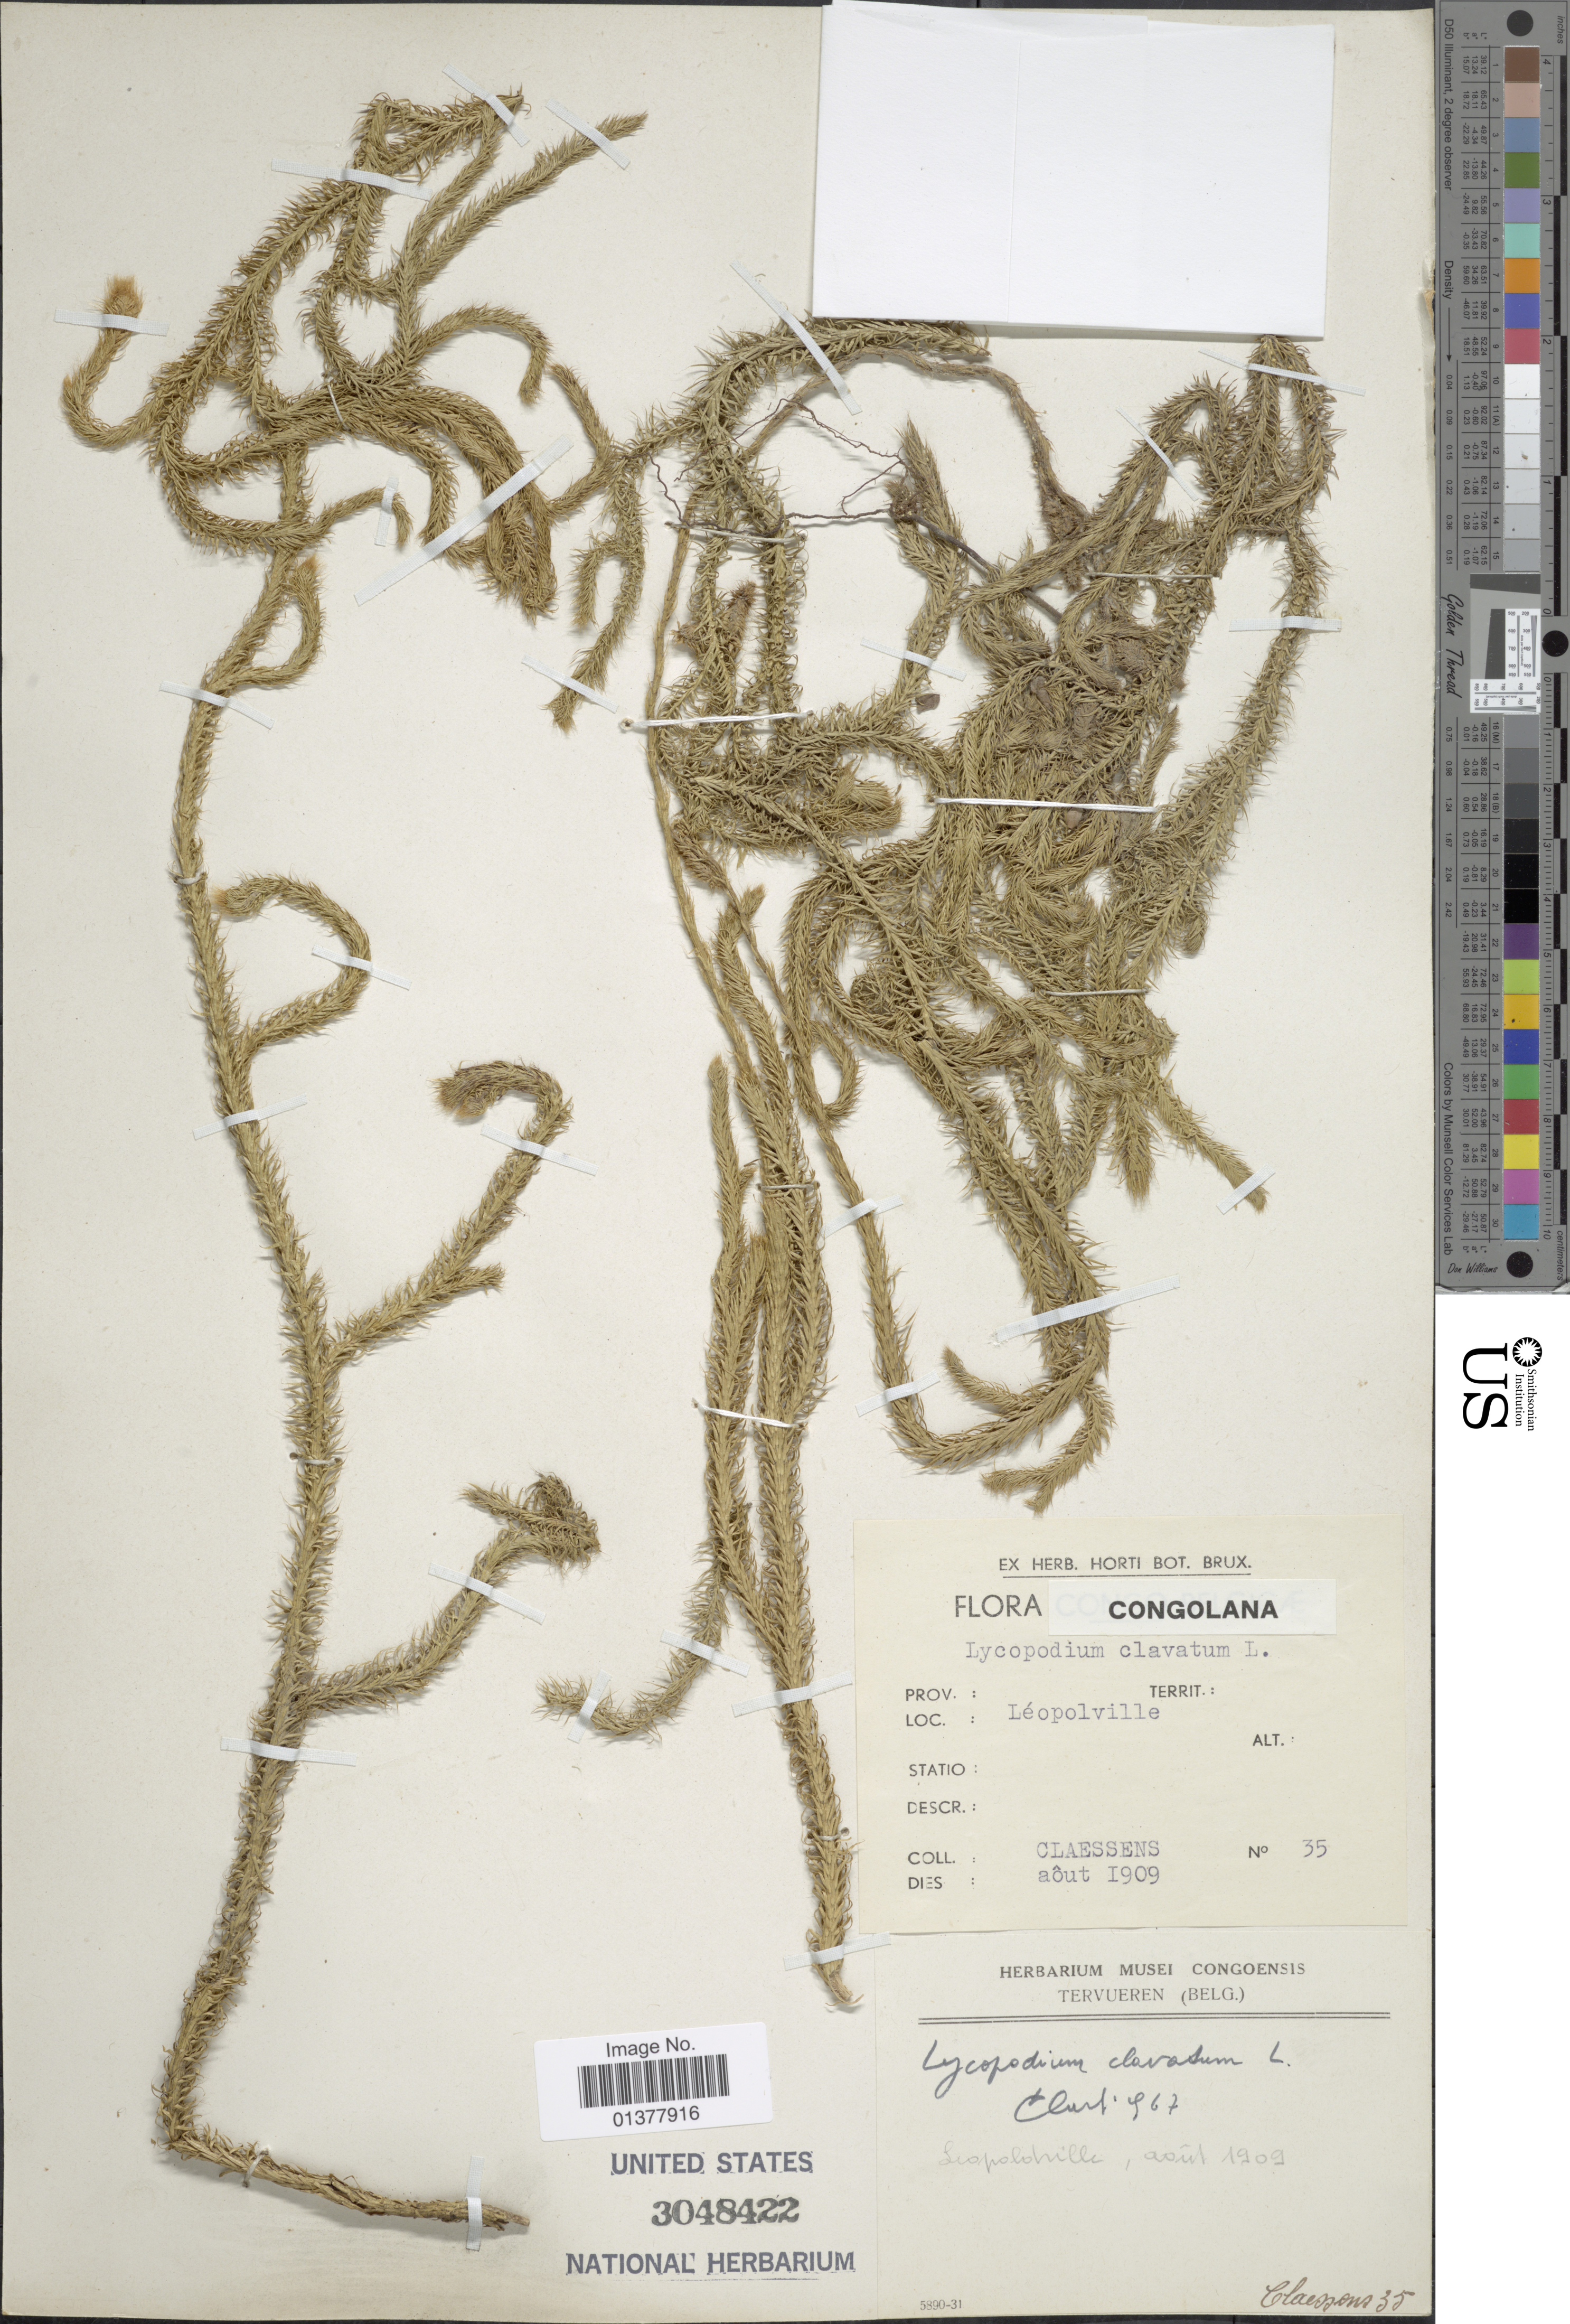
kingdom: Plantae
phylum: Tracheophyta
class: Lycopodiopsida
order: Lycopodiales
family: Lycopodiaceae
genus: Lycopodium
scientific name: Lycopodium clavatum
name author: L.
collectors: -. Claessens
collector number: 35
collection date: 1909-08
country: Congo, Democratic Republic of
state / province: Kinshasa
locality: Leopolville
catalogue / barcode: US 3048422